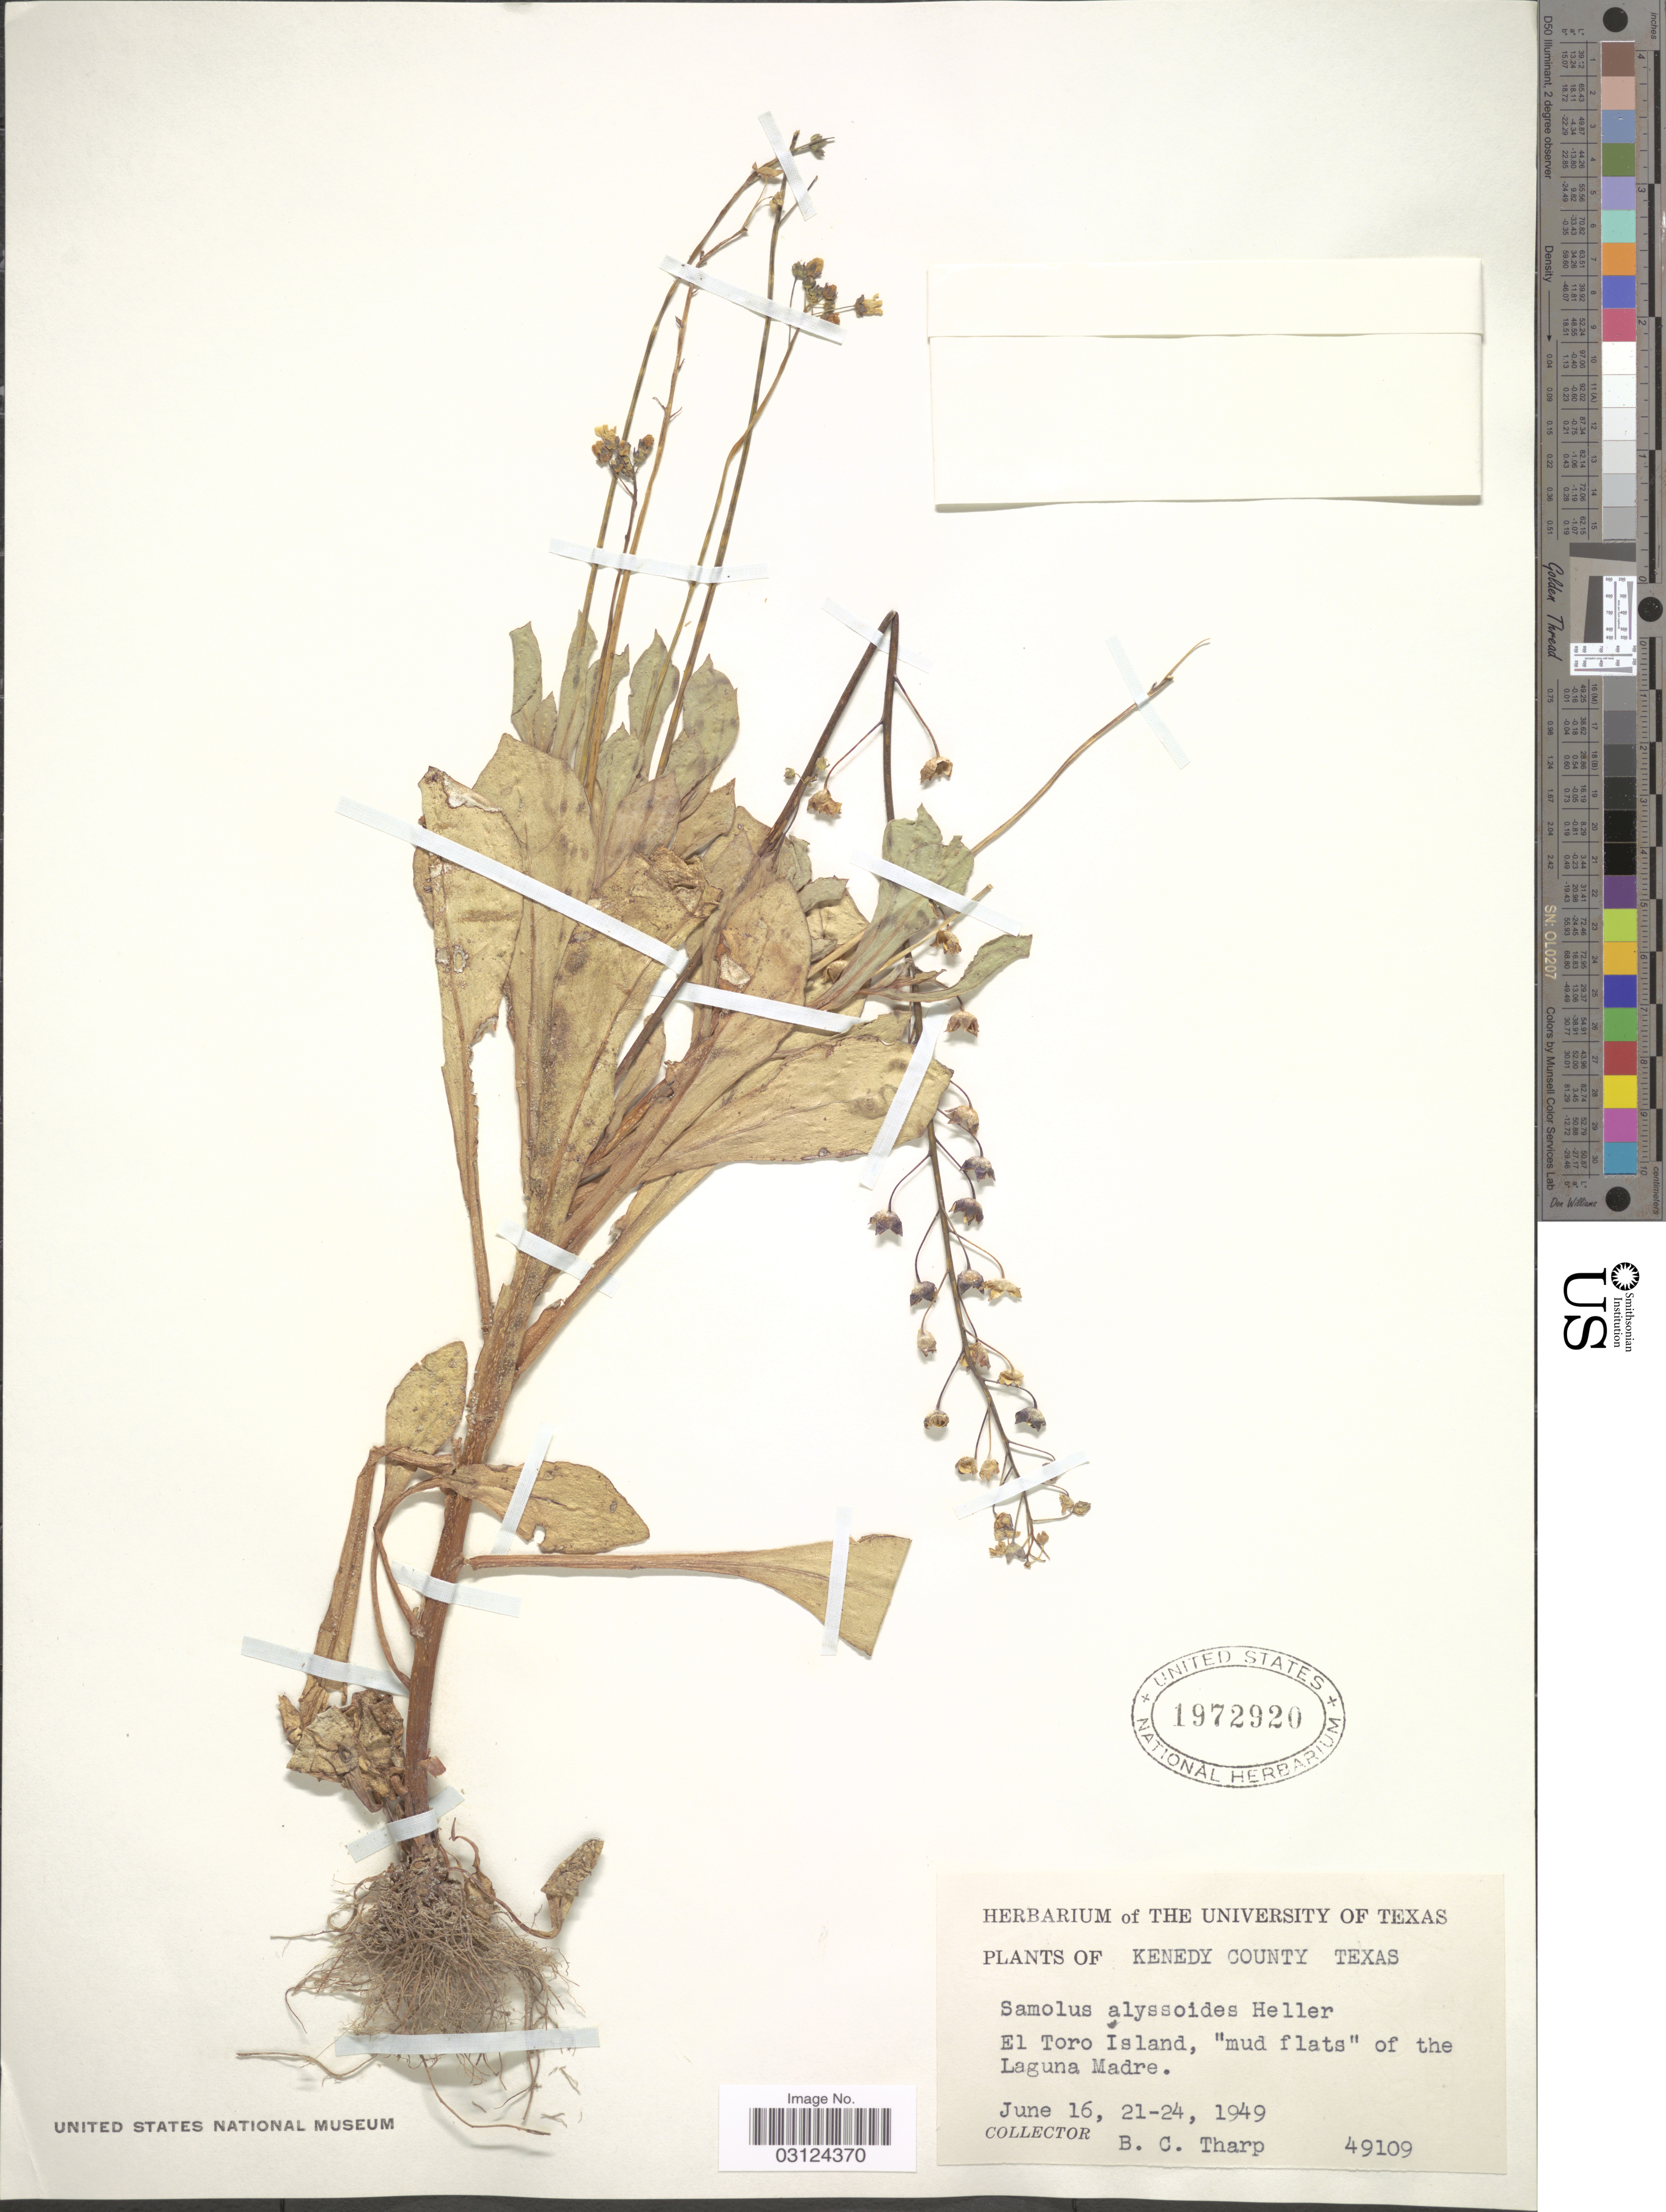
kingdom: Plantae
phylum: Tracheophyta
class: Magnoliopsida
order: Ericales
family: Primulaceae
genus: Samolus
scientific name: Samolus ebracteatus subsp. alyssoides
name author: (A. Heller) R. Knuth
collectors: B. C. Tharp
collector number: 49109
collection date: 1949-06-16/1949-06-24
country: United States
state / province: Texas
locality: Kenedy County, El Toro Island, "mud flats" of the Laguna Madre.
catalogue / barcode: US 1972920